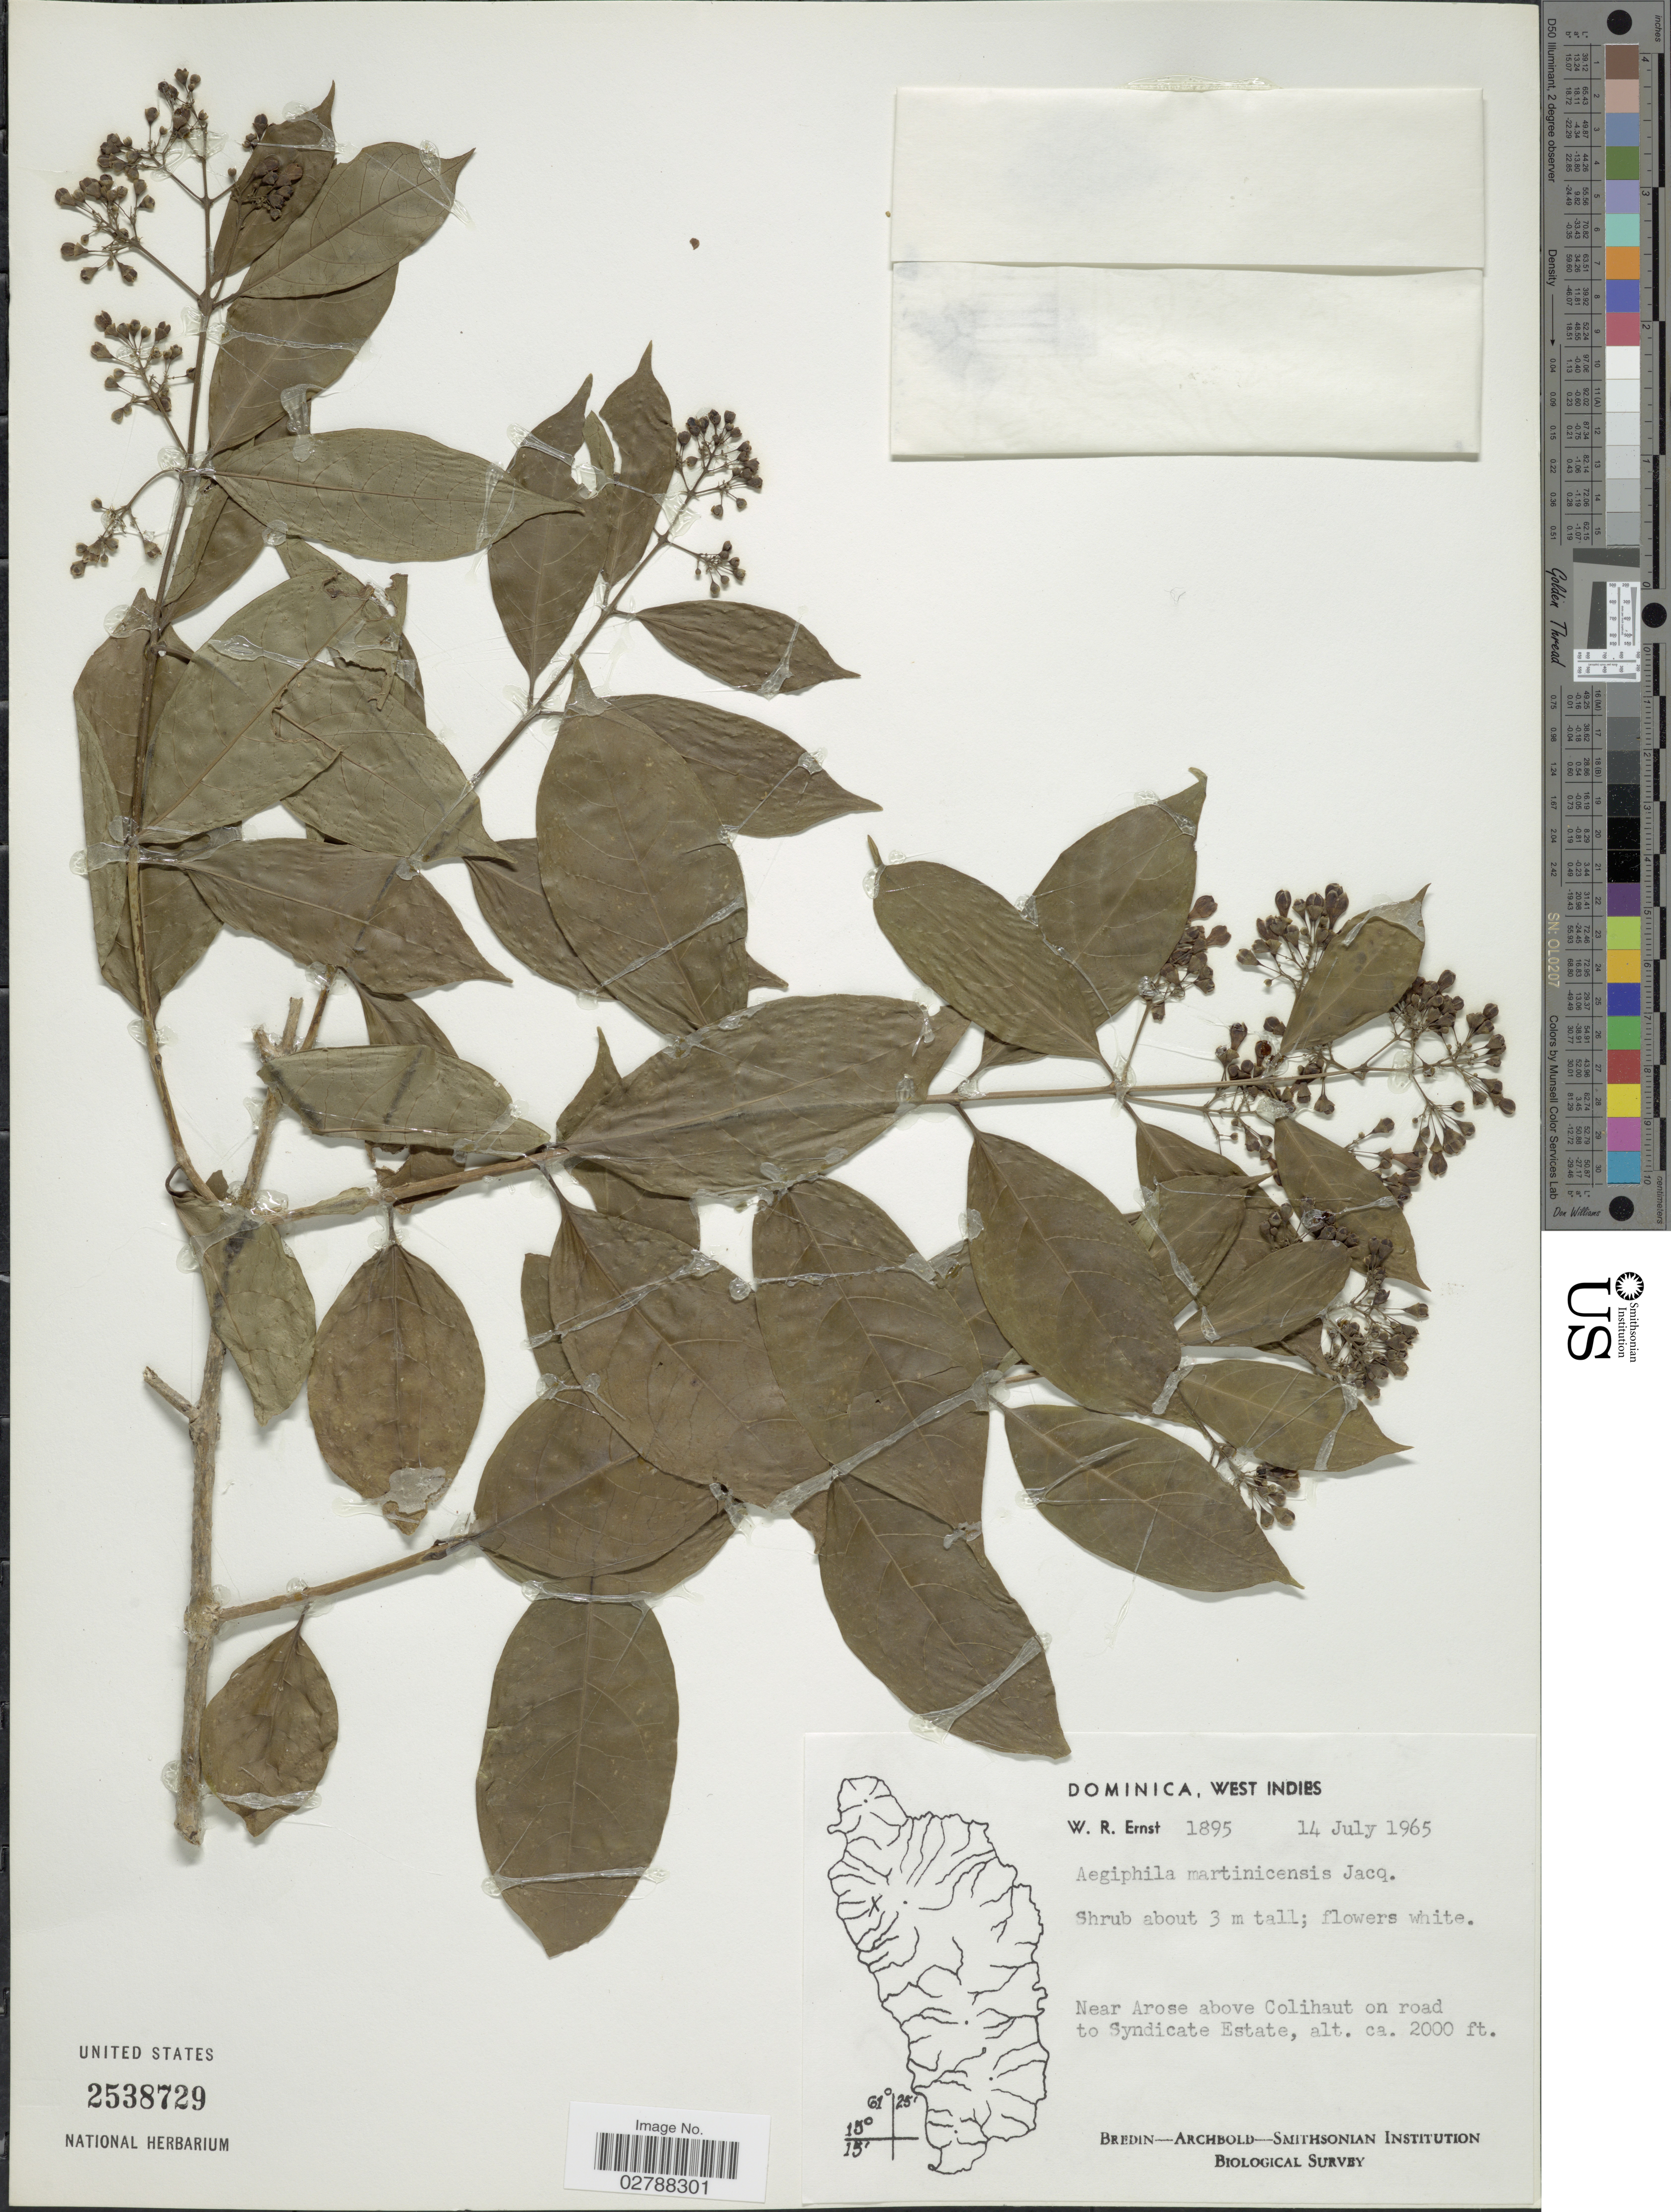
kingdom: Plantae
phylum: Tracheophyta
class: Magnoliopsida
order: Lamiales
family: Lamiaceae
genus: Aegiphila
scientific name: Aegiphila martinicensis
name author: Jacq.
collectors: W. R. Ernst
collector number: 1895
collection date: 1965-07-14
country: Dominica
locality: Near Arose above Colihaut on road to Syndicate Estate.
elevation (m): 610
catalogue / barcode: US 2538729